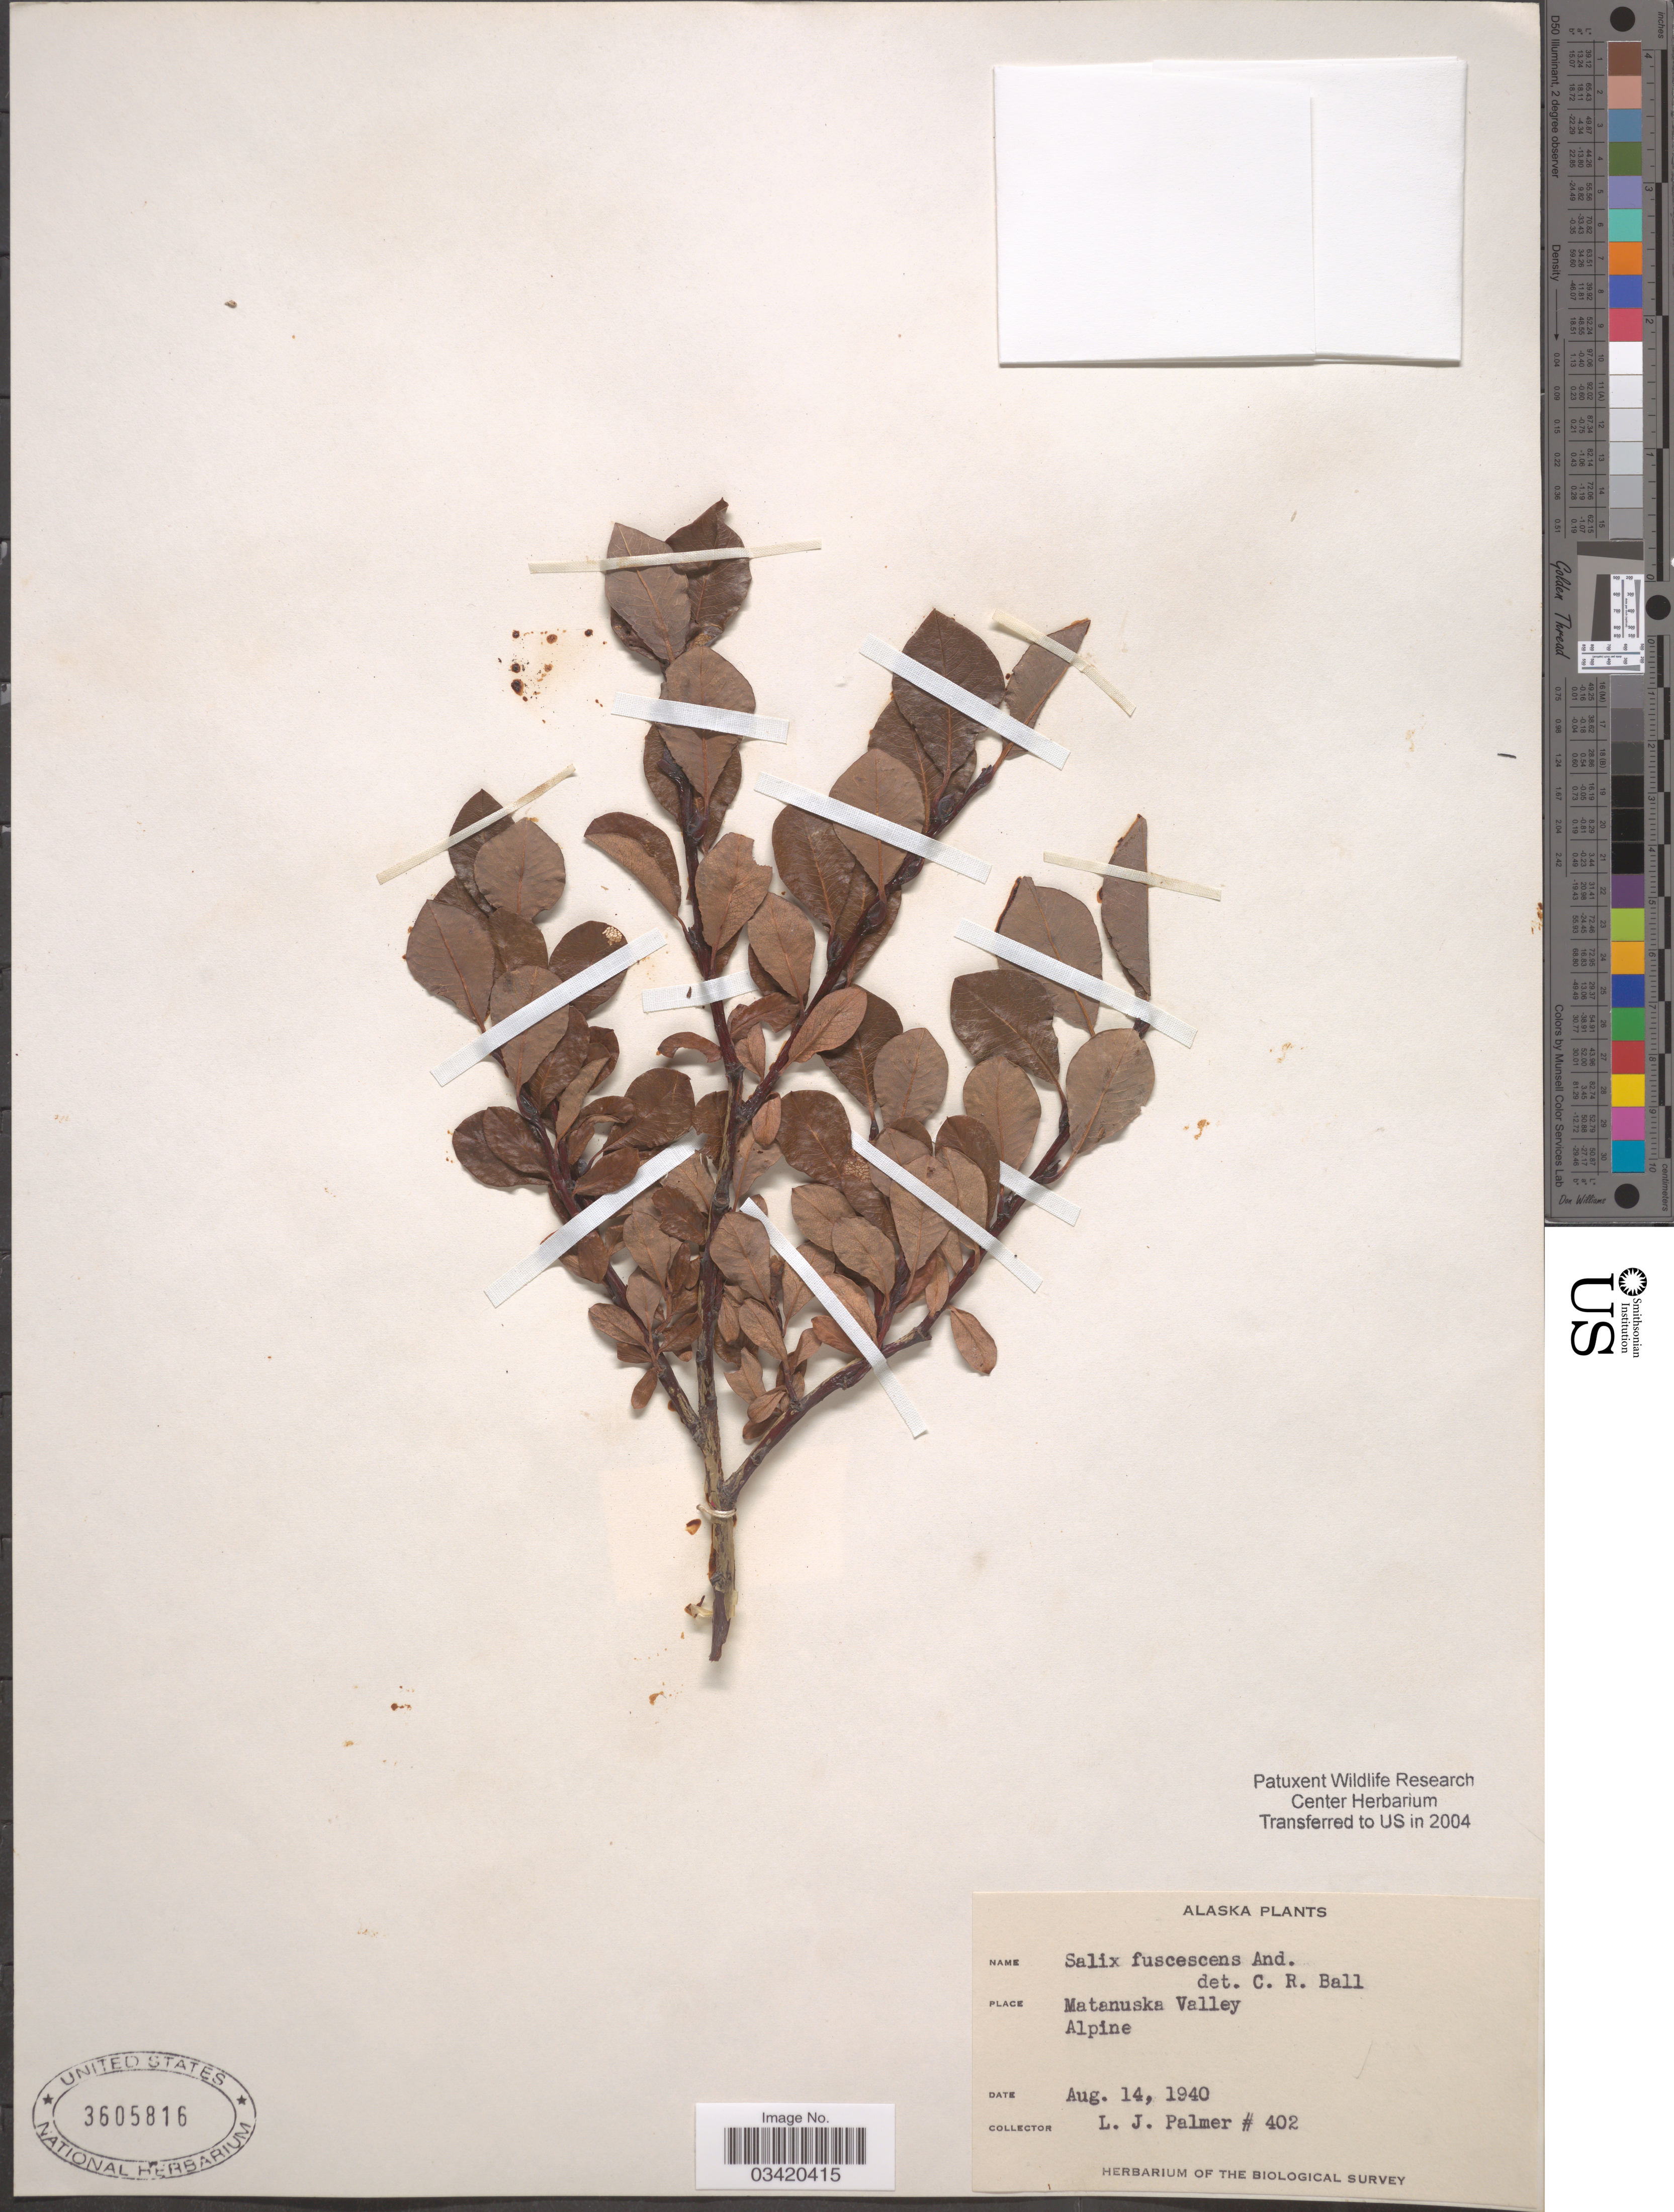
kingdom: Plantae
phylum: Tracheophyta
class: Magnoliopsida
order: Malpighiales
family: Salicaceae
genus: Salix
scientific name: Salix fuscescens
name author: Andersson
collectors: L. J. Palmer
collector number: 402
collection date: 1940-08-14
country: United States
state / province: Alaska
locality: Matanuska Valley. Alpine.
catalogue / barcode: US 3605816